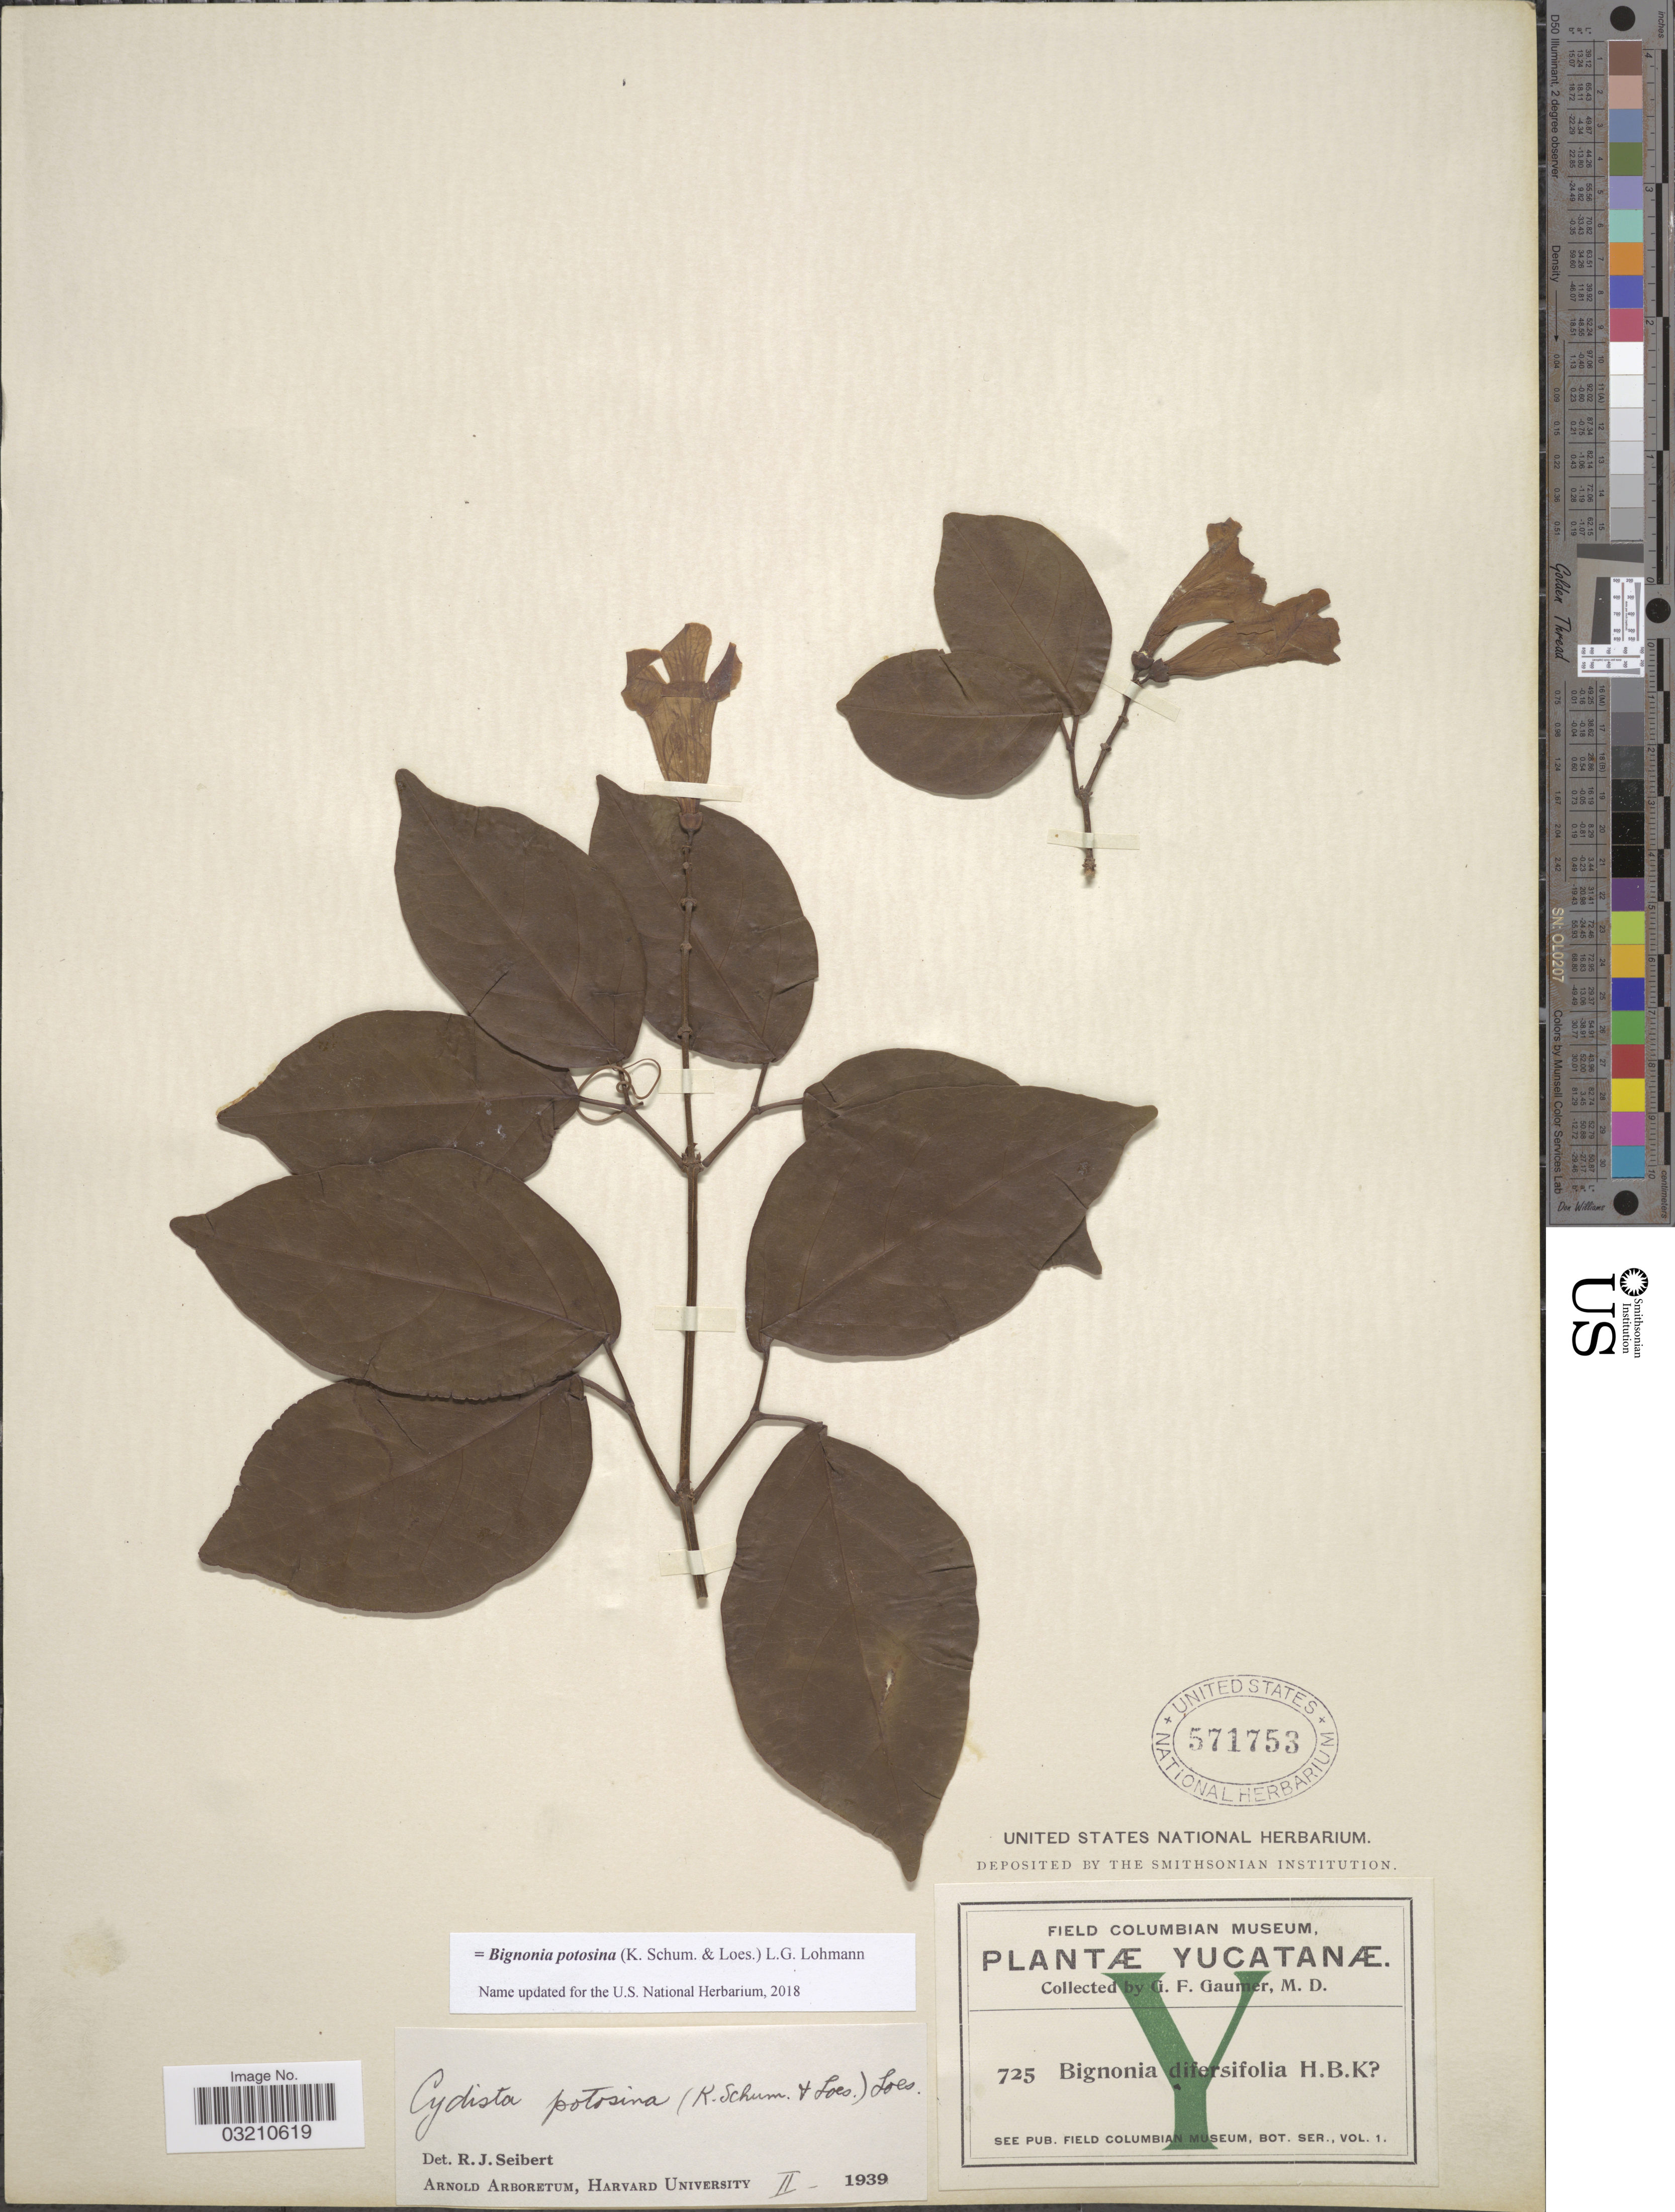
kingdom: Plantae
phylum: Tracheophyta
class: Magnoliopsida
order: Lamiales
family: Bignoniaceae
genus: Bignonia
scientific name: Bignonia potosina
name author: (K. Schum. & Loes.) L.G. Lohmann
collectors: G. F. Gaumer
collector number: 725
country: Mexico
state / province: Yucatán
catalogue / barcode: US 571753